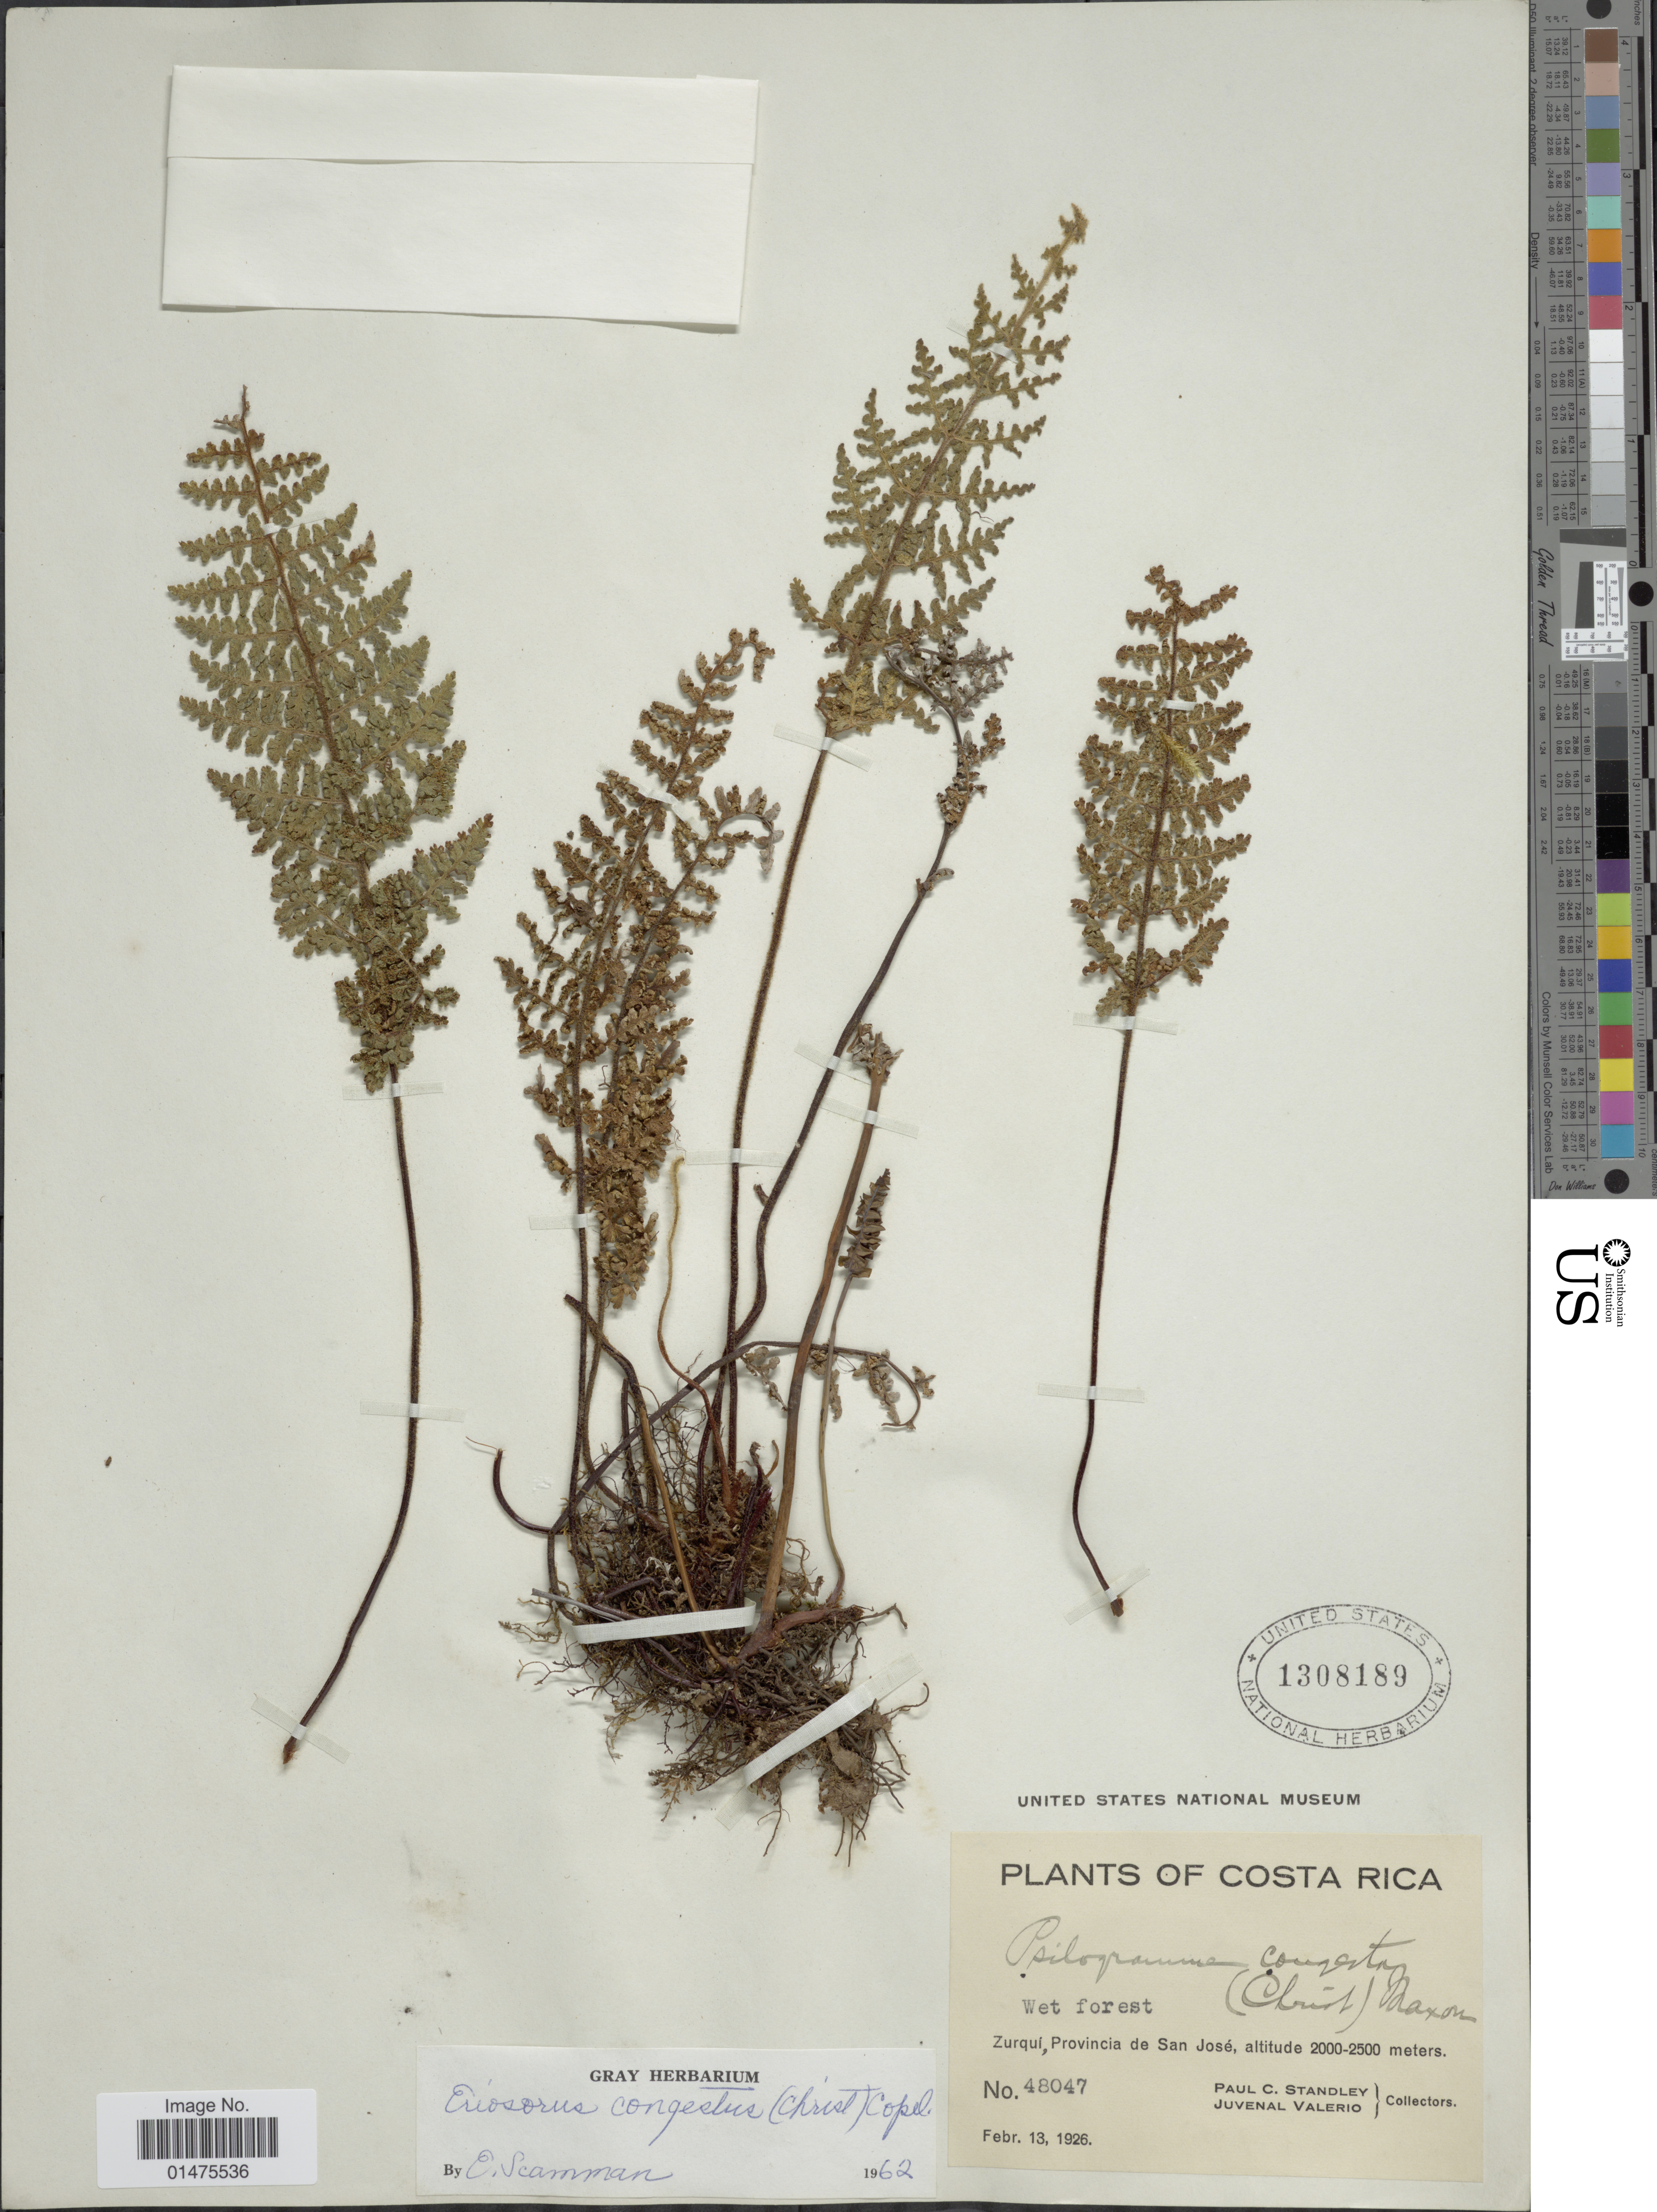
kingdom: Plantae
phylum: Tracheophyta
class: Polypodiopsida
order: Polypodiales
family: Pteridaceae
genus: Jamesonia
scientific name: Jamesonia congesta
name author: (Christ) Christenh.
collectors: P. C. Standley & J. Valerio R.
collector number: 48047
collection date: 1926-02-13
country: Costa Rica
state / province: San José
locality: Zurqui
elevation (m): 2000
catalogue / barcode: US 1308189